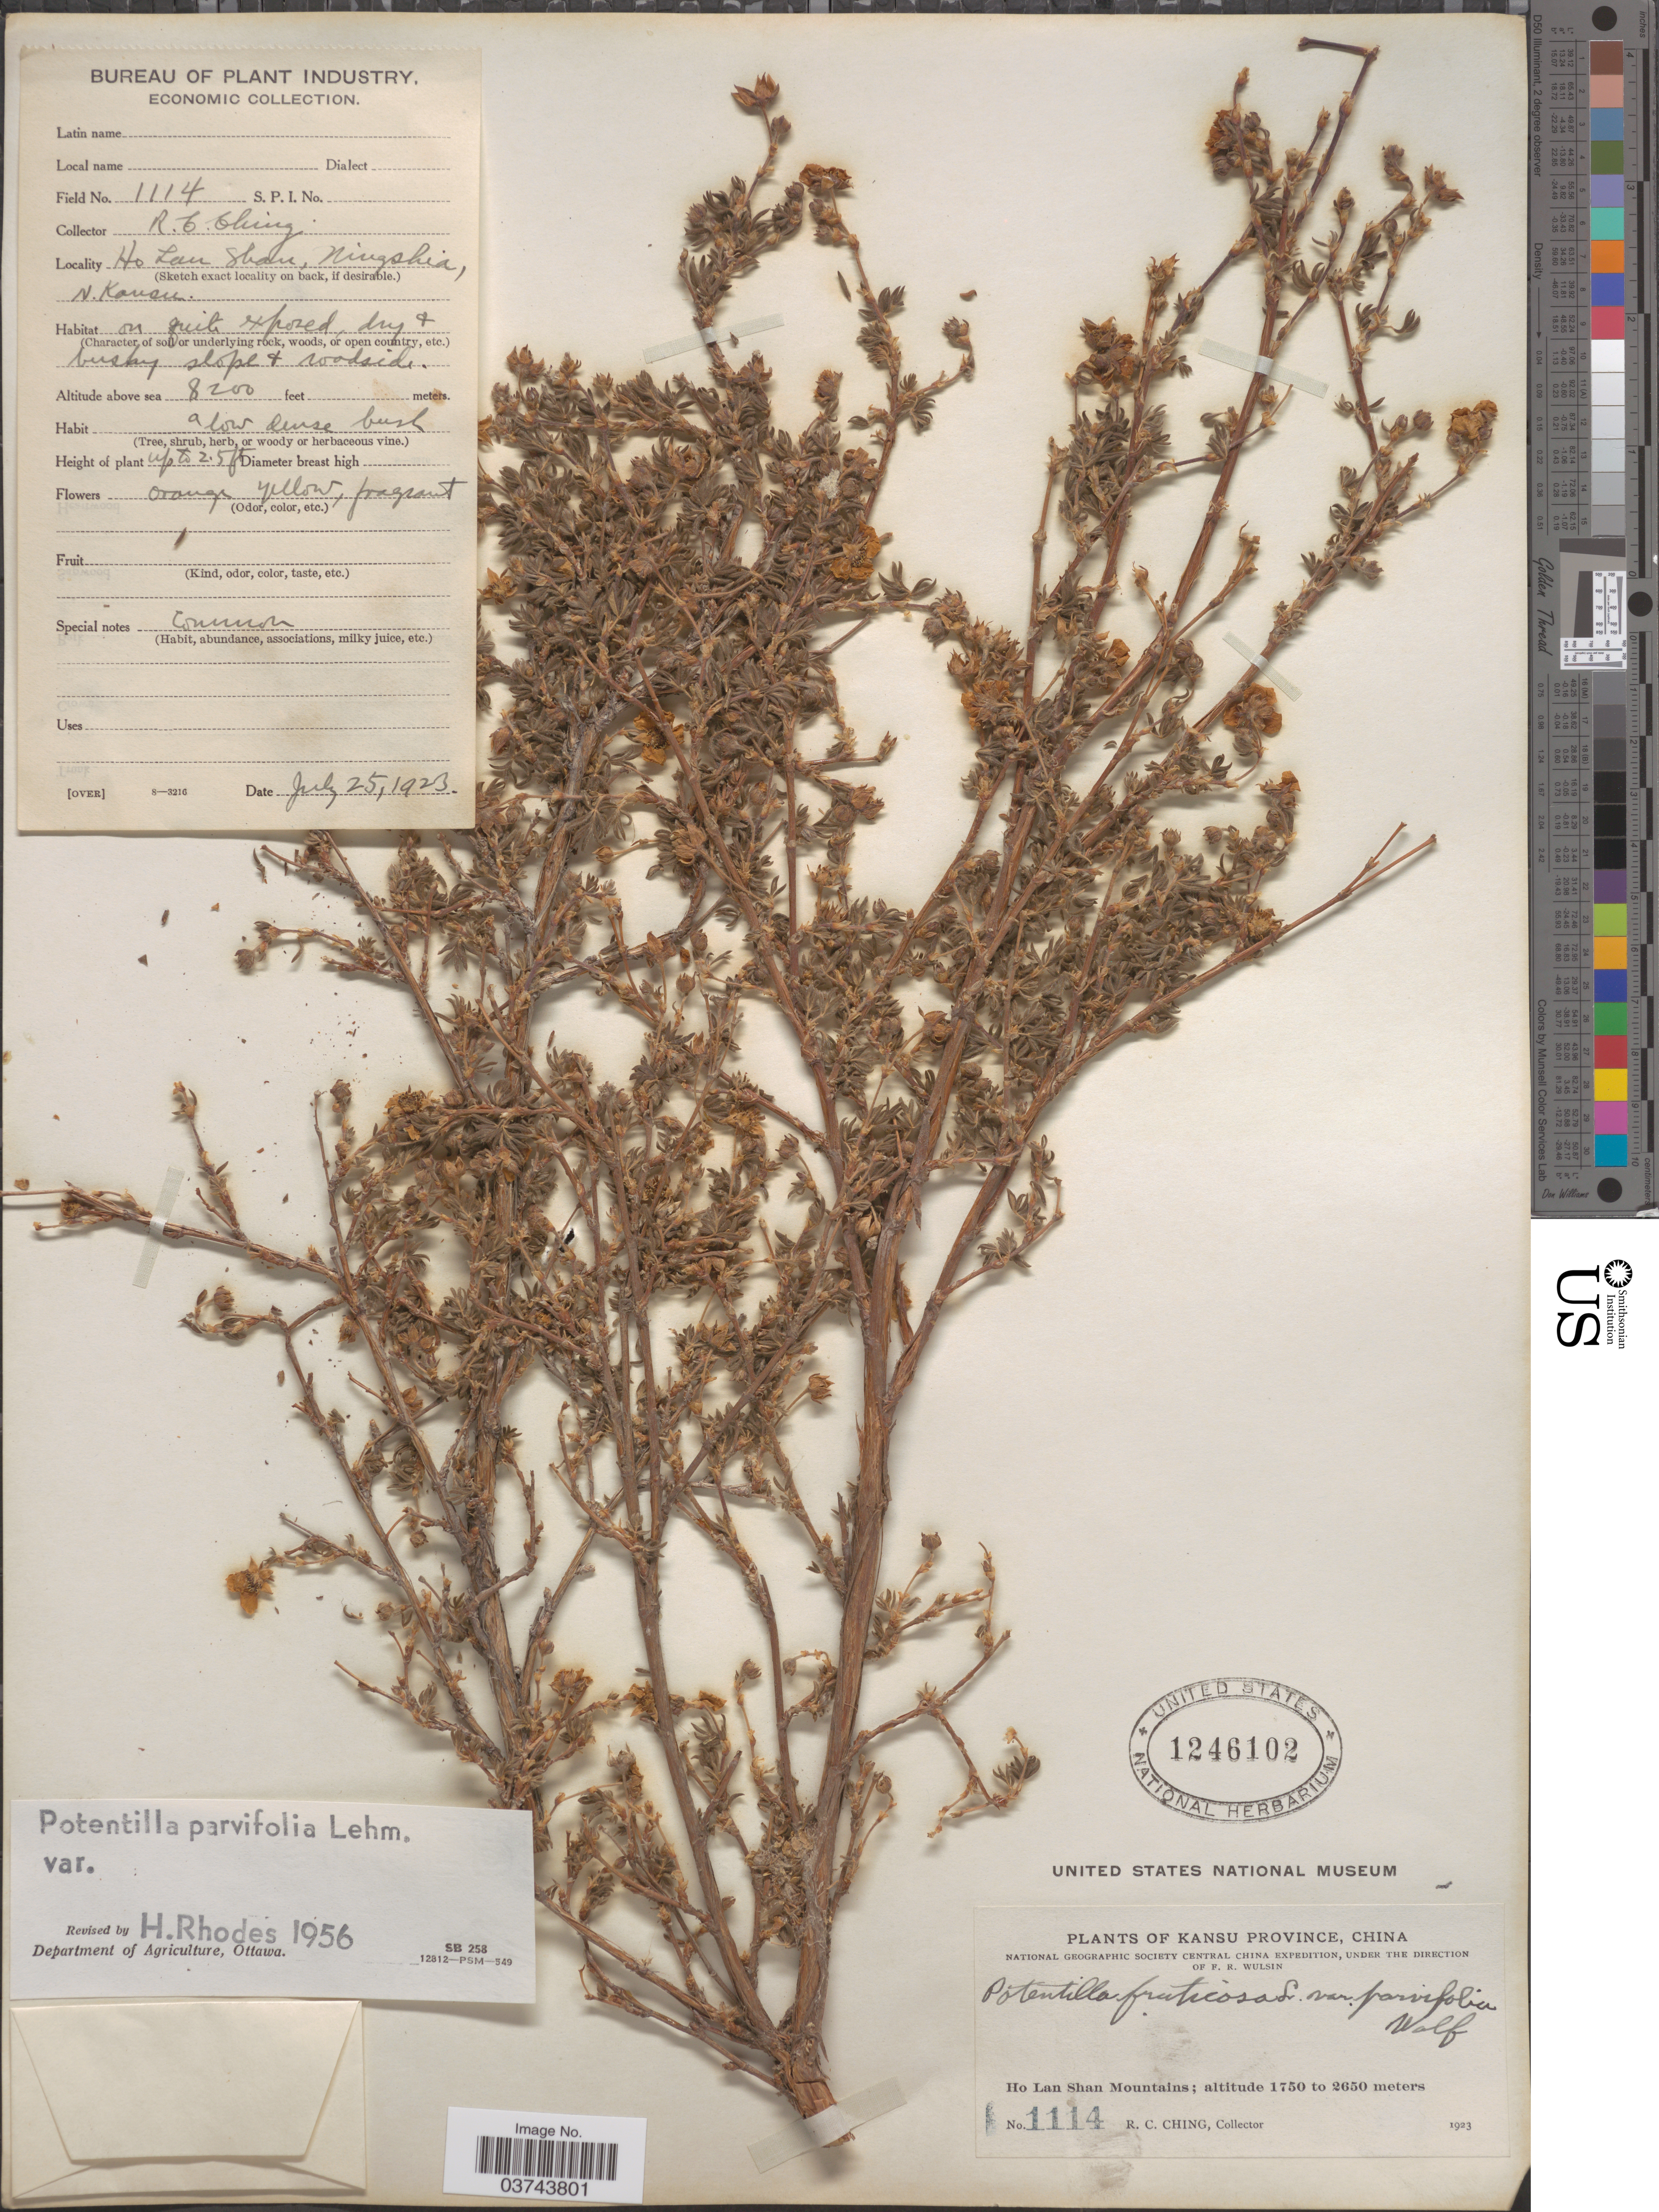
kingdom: Plantae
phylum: Tracheophyta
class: Magnoliopsida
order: Rosales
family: Rosaceae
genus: Dasiphora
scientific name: Dasiphora parvifolia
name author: (Fisch. ex Lehm.) Juz.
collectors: R. C. Ching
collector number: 1114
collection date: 1923-07-25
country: China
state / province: Gansu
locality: Kansu Province. Ho Lan Shan Mountains, Ningshia, N. Kansu.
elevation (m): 2499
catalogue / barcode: US 1246102